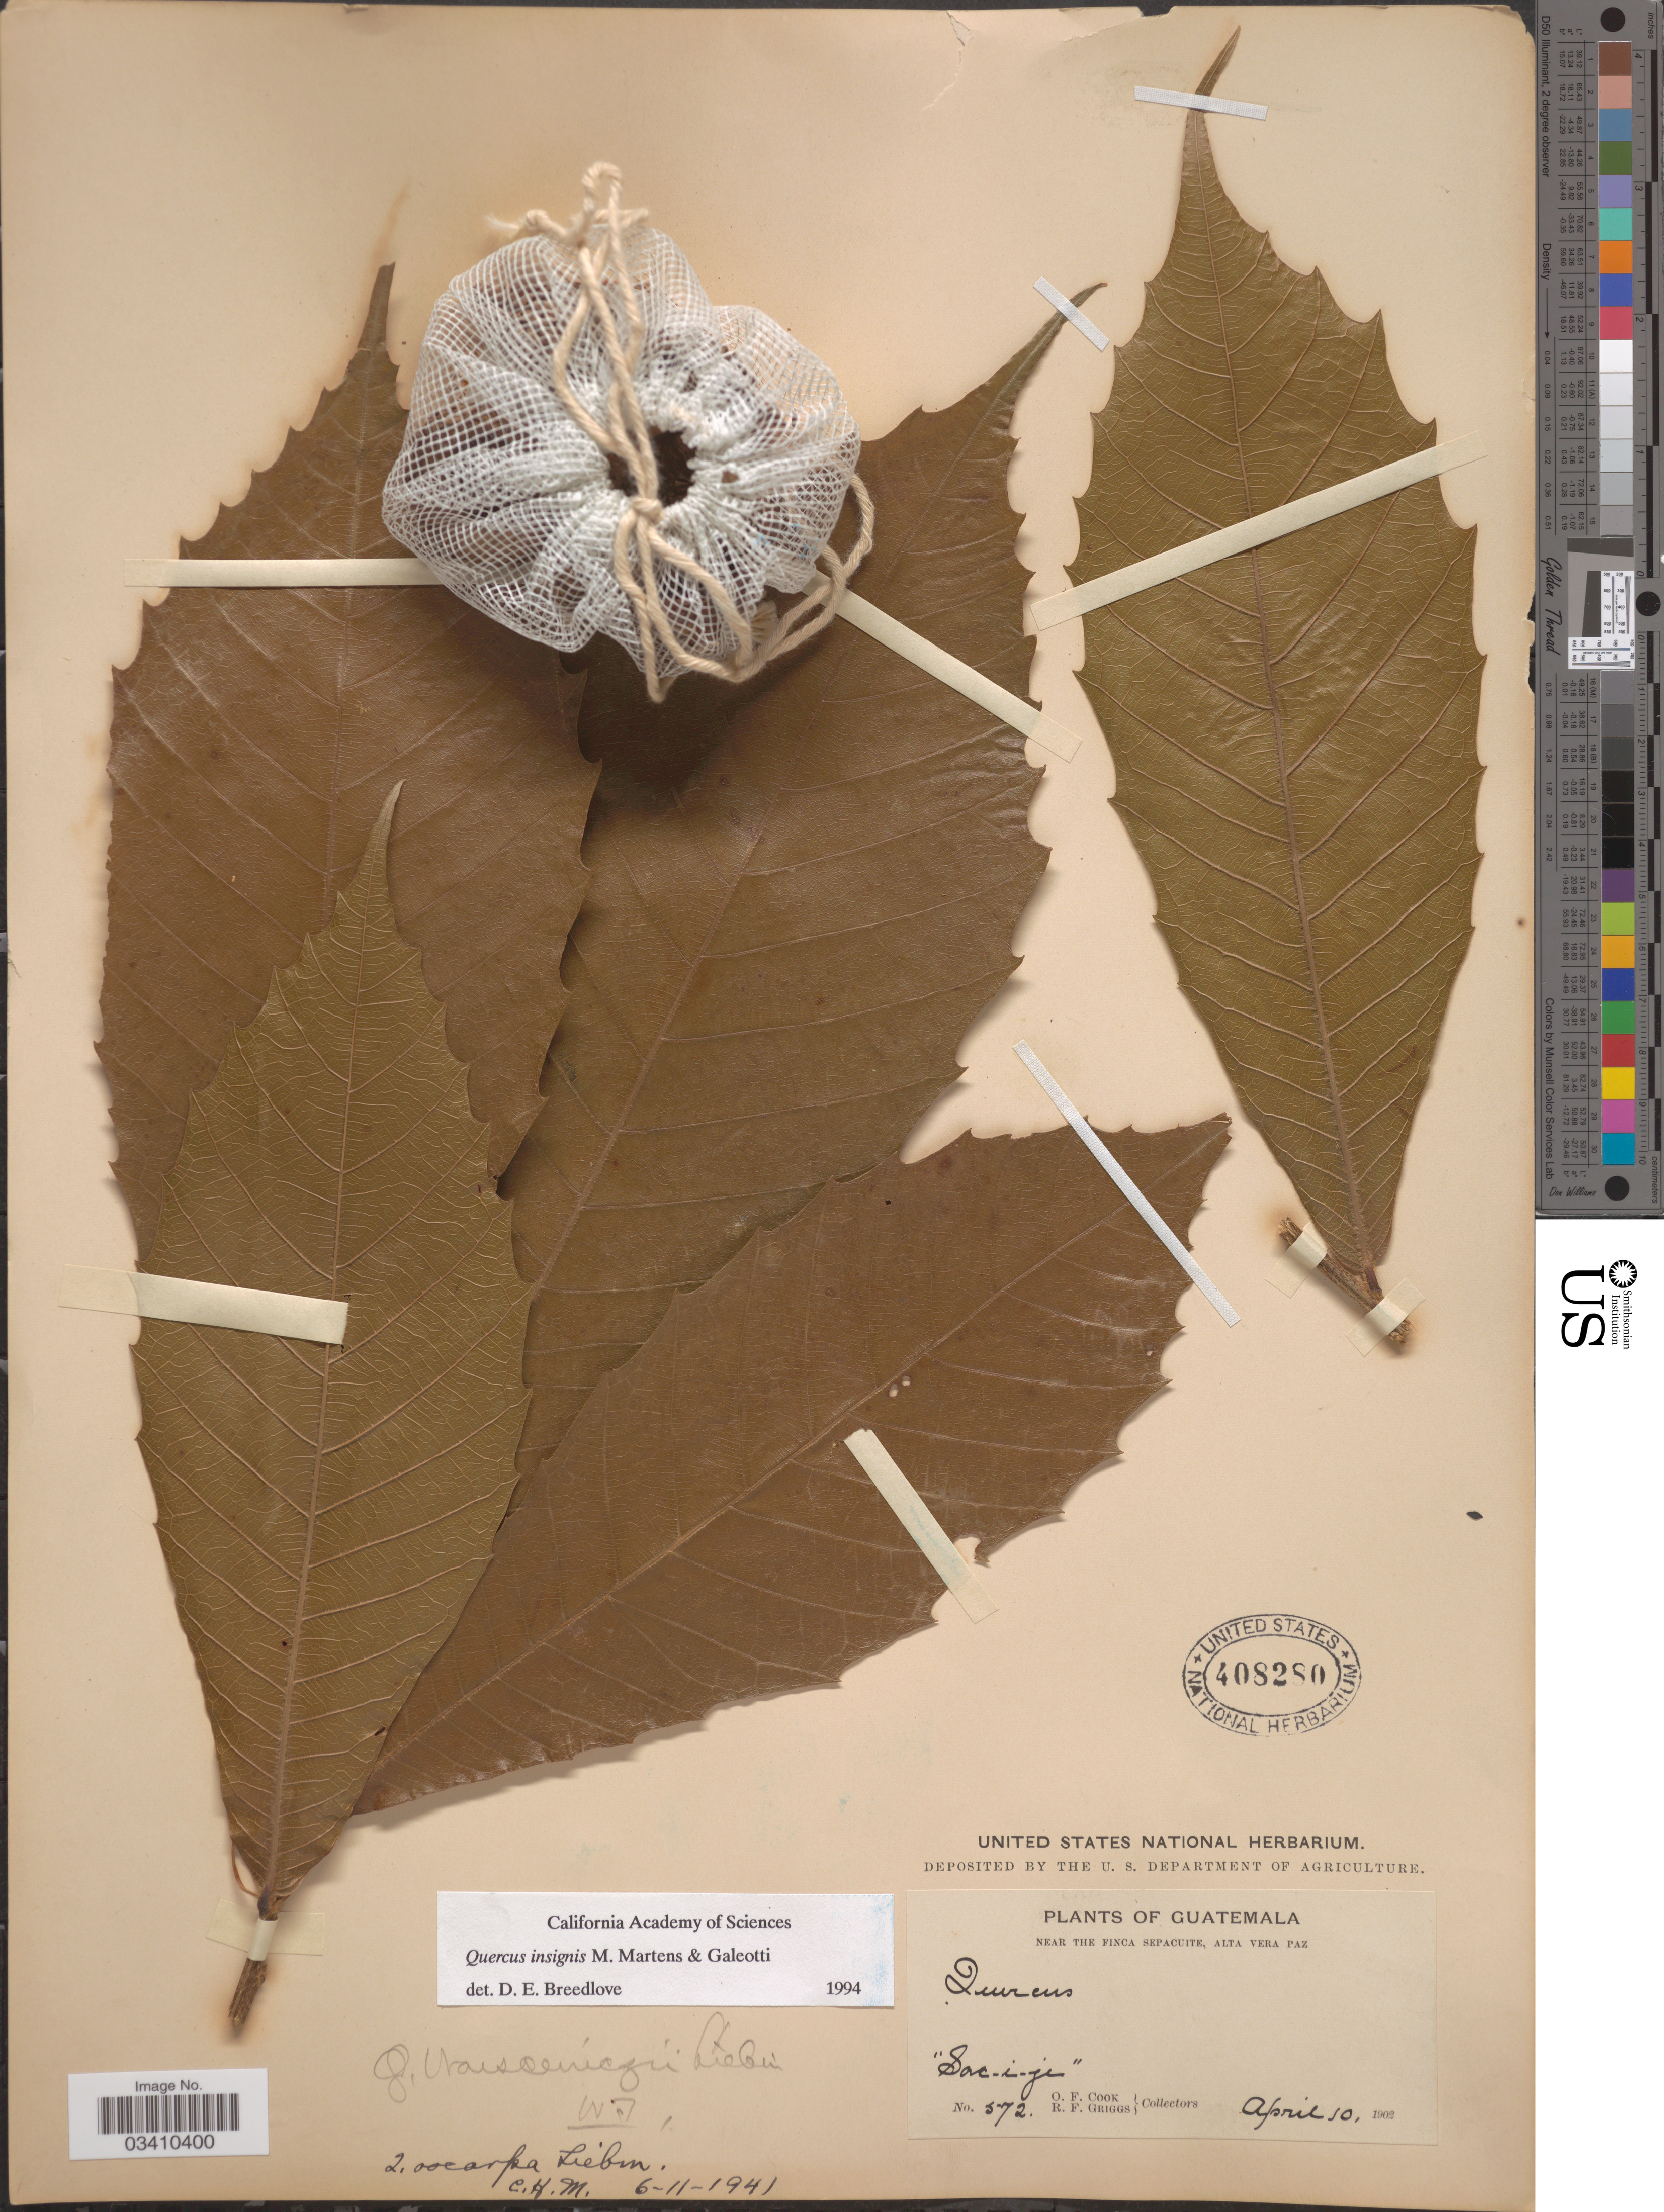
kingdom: Plantae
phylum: Tracheophyta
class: Magnoliopsida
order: Fagales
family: Fagaceae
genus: Quercus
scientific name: Quercus insignis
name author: M. Martens & Galeotti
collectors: O. F. Cook & R. F. Griggs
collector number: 572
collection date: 1902-04-10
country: Guatemala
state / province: Alta Verapaz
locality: Near the Finca Sepacuite. "Sac-i-je" [unsure placement].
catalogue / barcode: US 408280